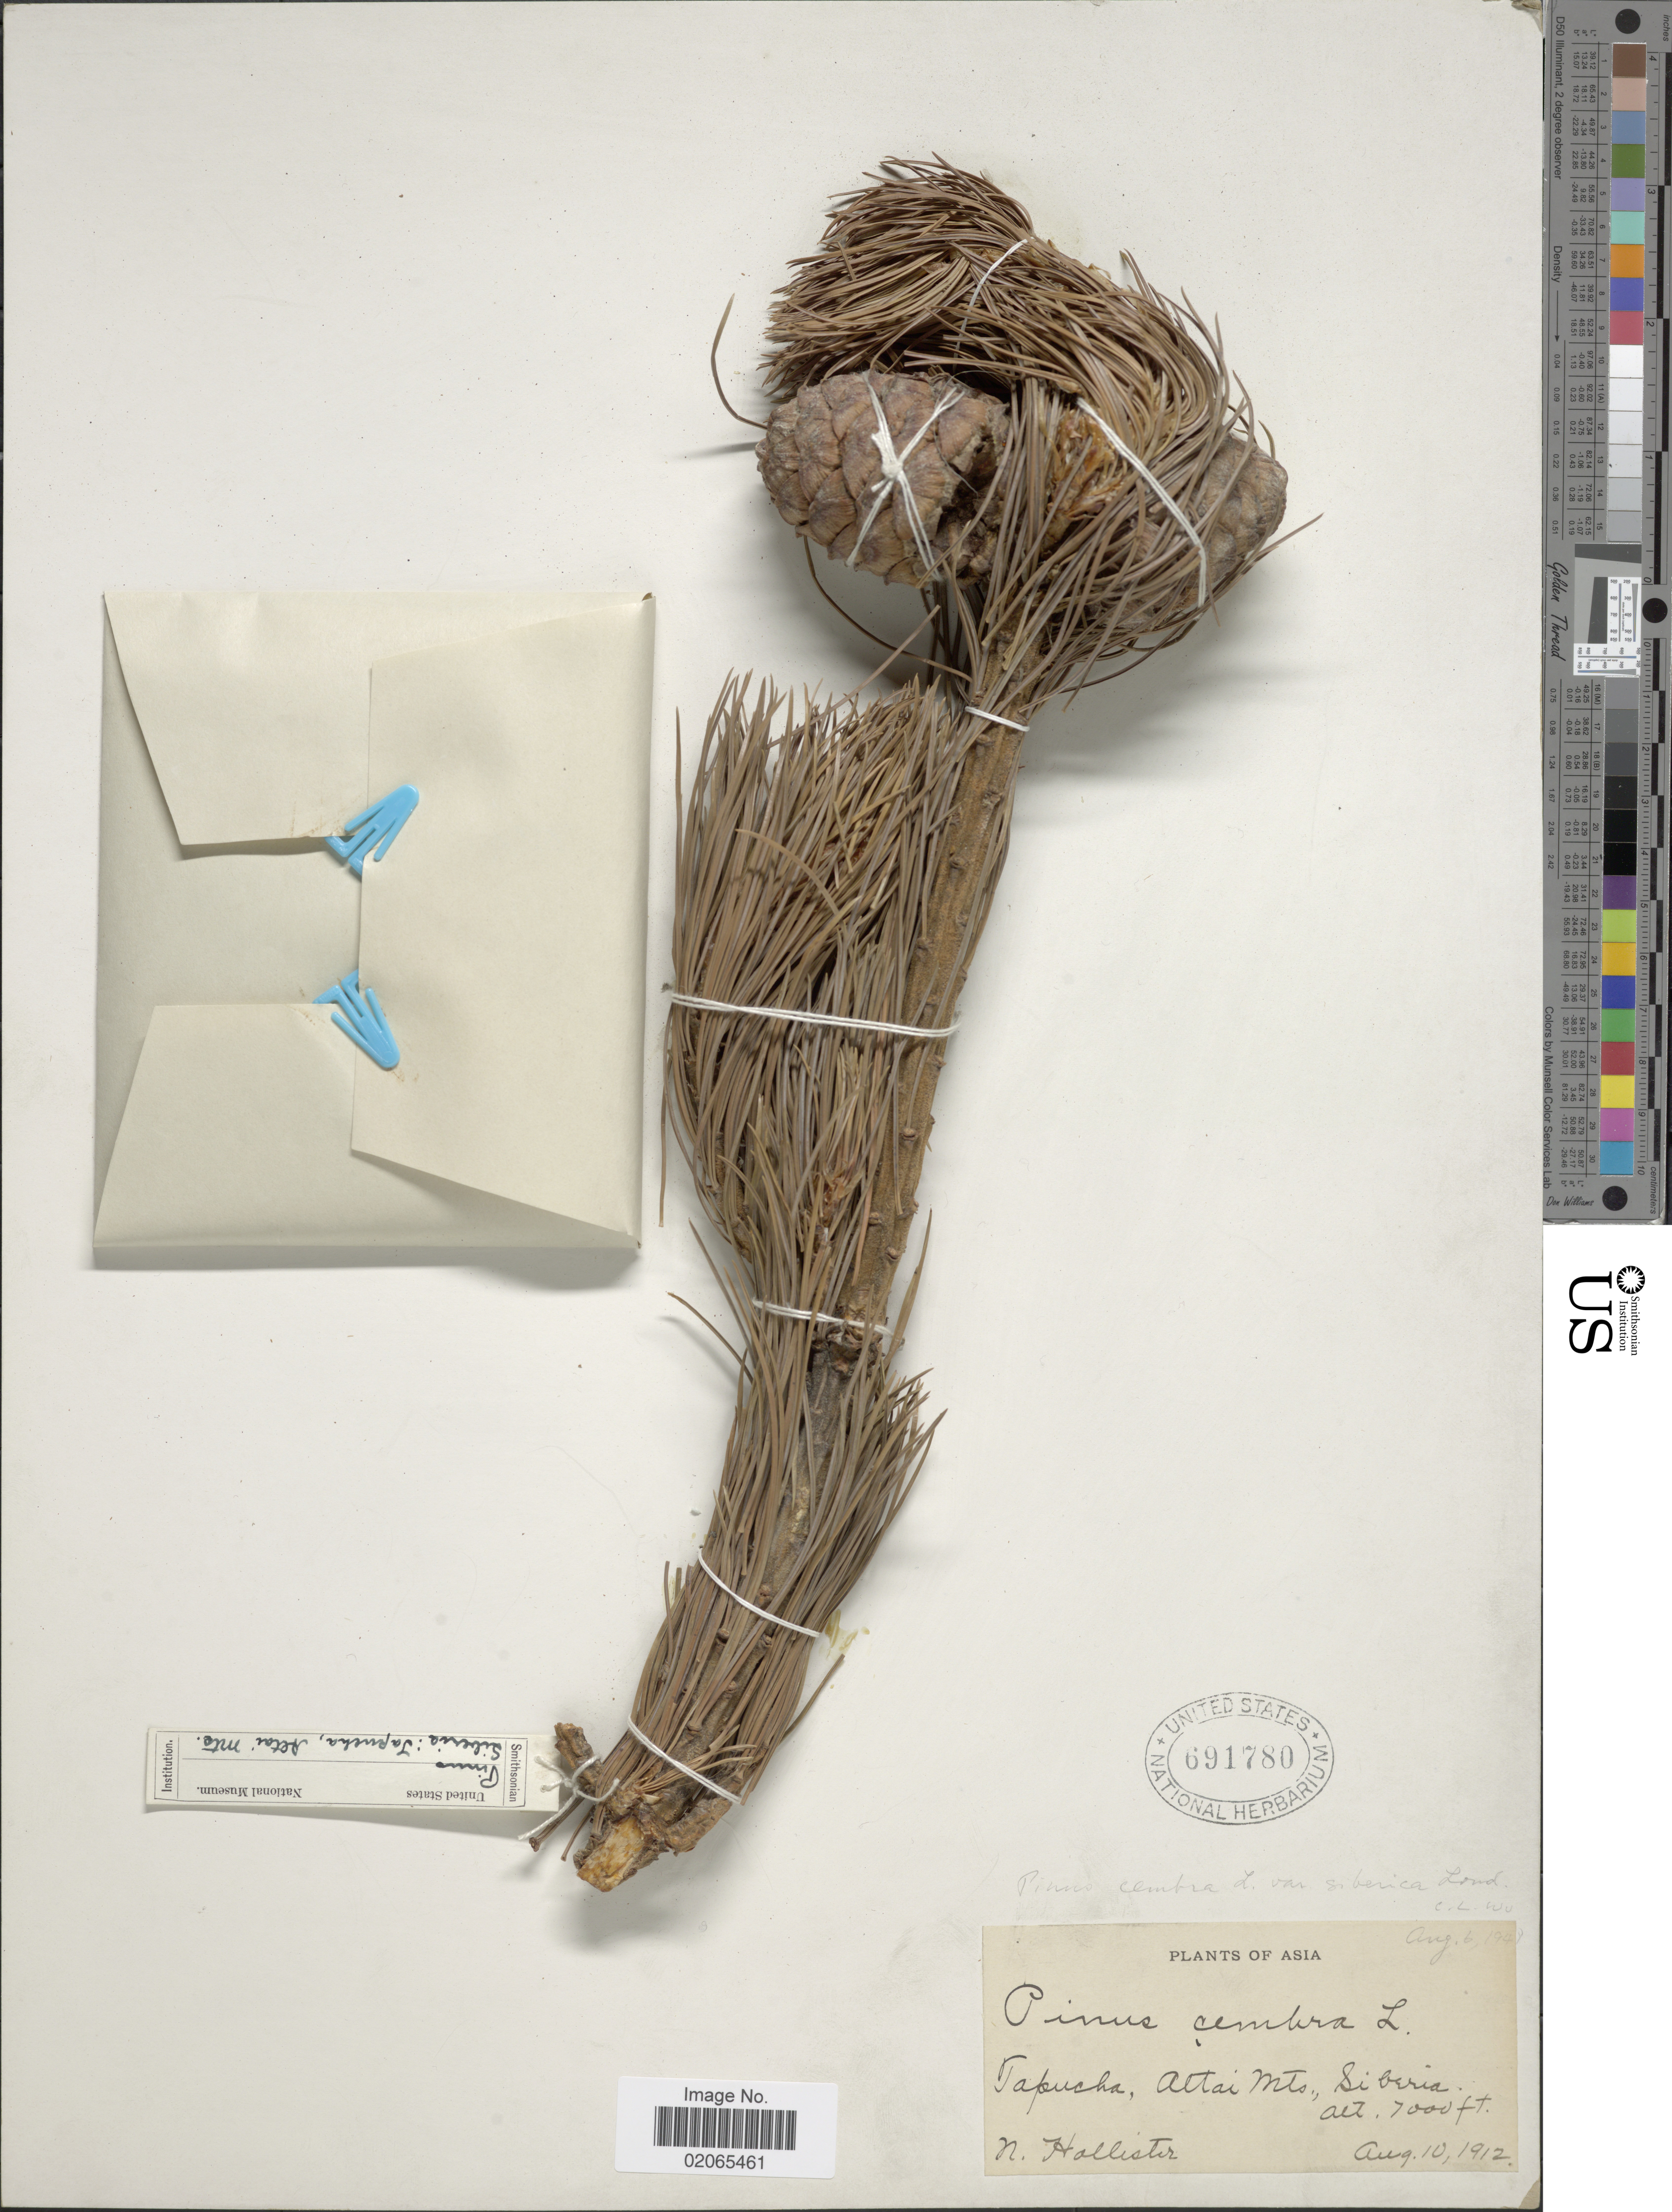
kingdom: Plantae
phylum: Tracheophyta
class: Pinopsida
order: Pinales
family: Pinaceae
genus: Pinus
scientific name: Pinus cembra var. sibirica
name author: (Du Tour) G. Don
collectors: N. Hollister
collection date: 1912-08-10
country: Russian Federation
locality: Tapucha, Altai Mts, siberia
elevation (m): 2134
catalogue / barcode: US 691780